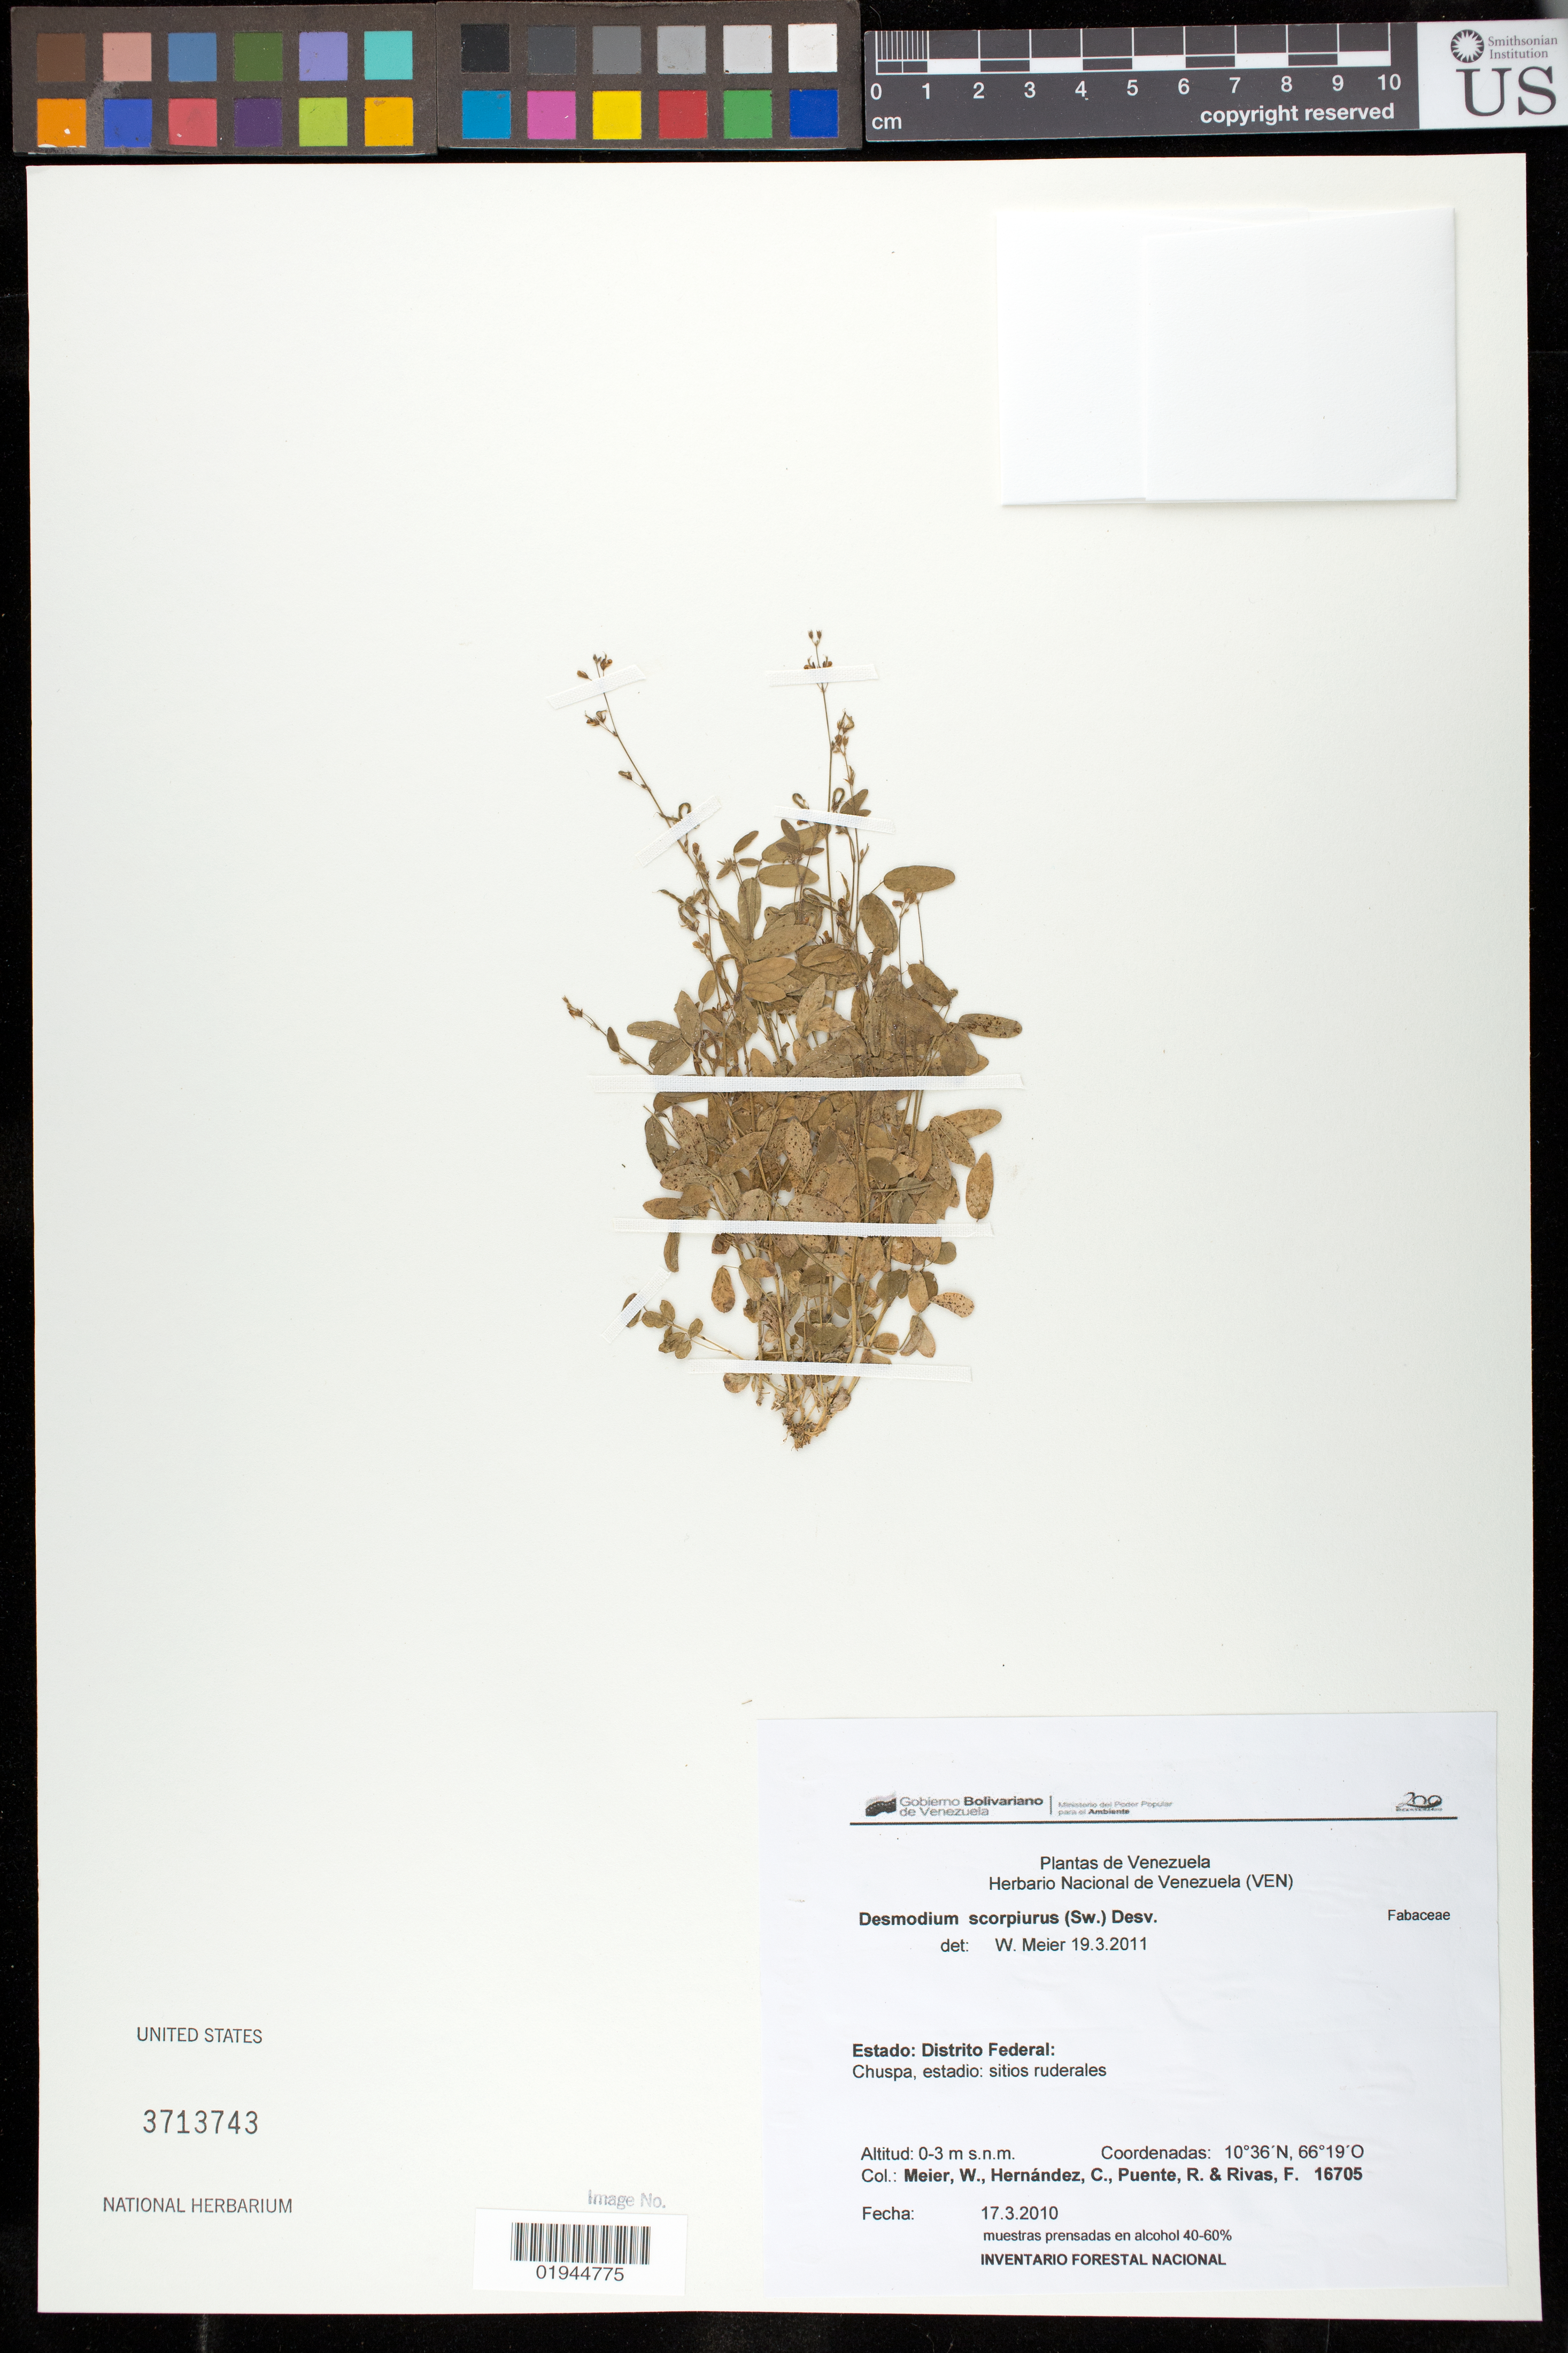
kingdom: Plantae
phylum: Tracheophyta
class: Magnoliopsida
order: Fabales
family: Fabaceae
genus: Desmodium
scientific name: Desmodium scorpiurus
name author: (Sw.) Desv. ex DC.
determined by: Meier, Winfried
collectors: W. Meier, C. Hernandez, R. Puente & F. Rivas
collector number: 16705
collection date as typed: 17.3.2010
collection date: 2010-03-17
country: Venezuela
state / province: Distrito Federal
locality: Chuspa, estadio.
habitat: sitios ruderales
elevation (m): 0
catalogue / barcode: US 3713743